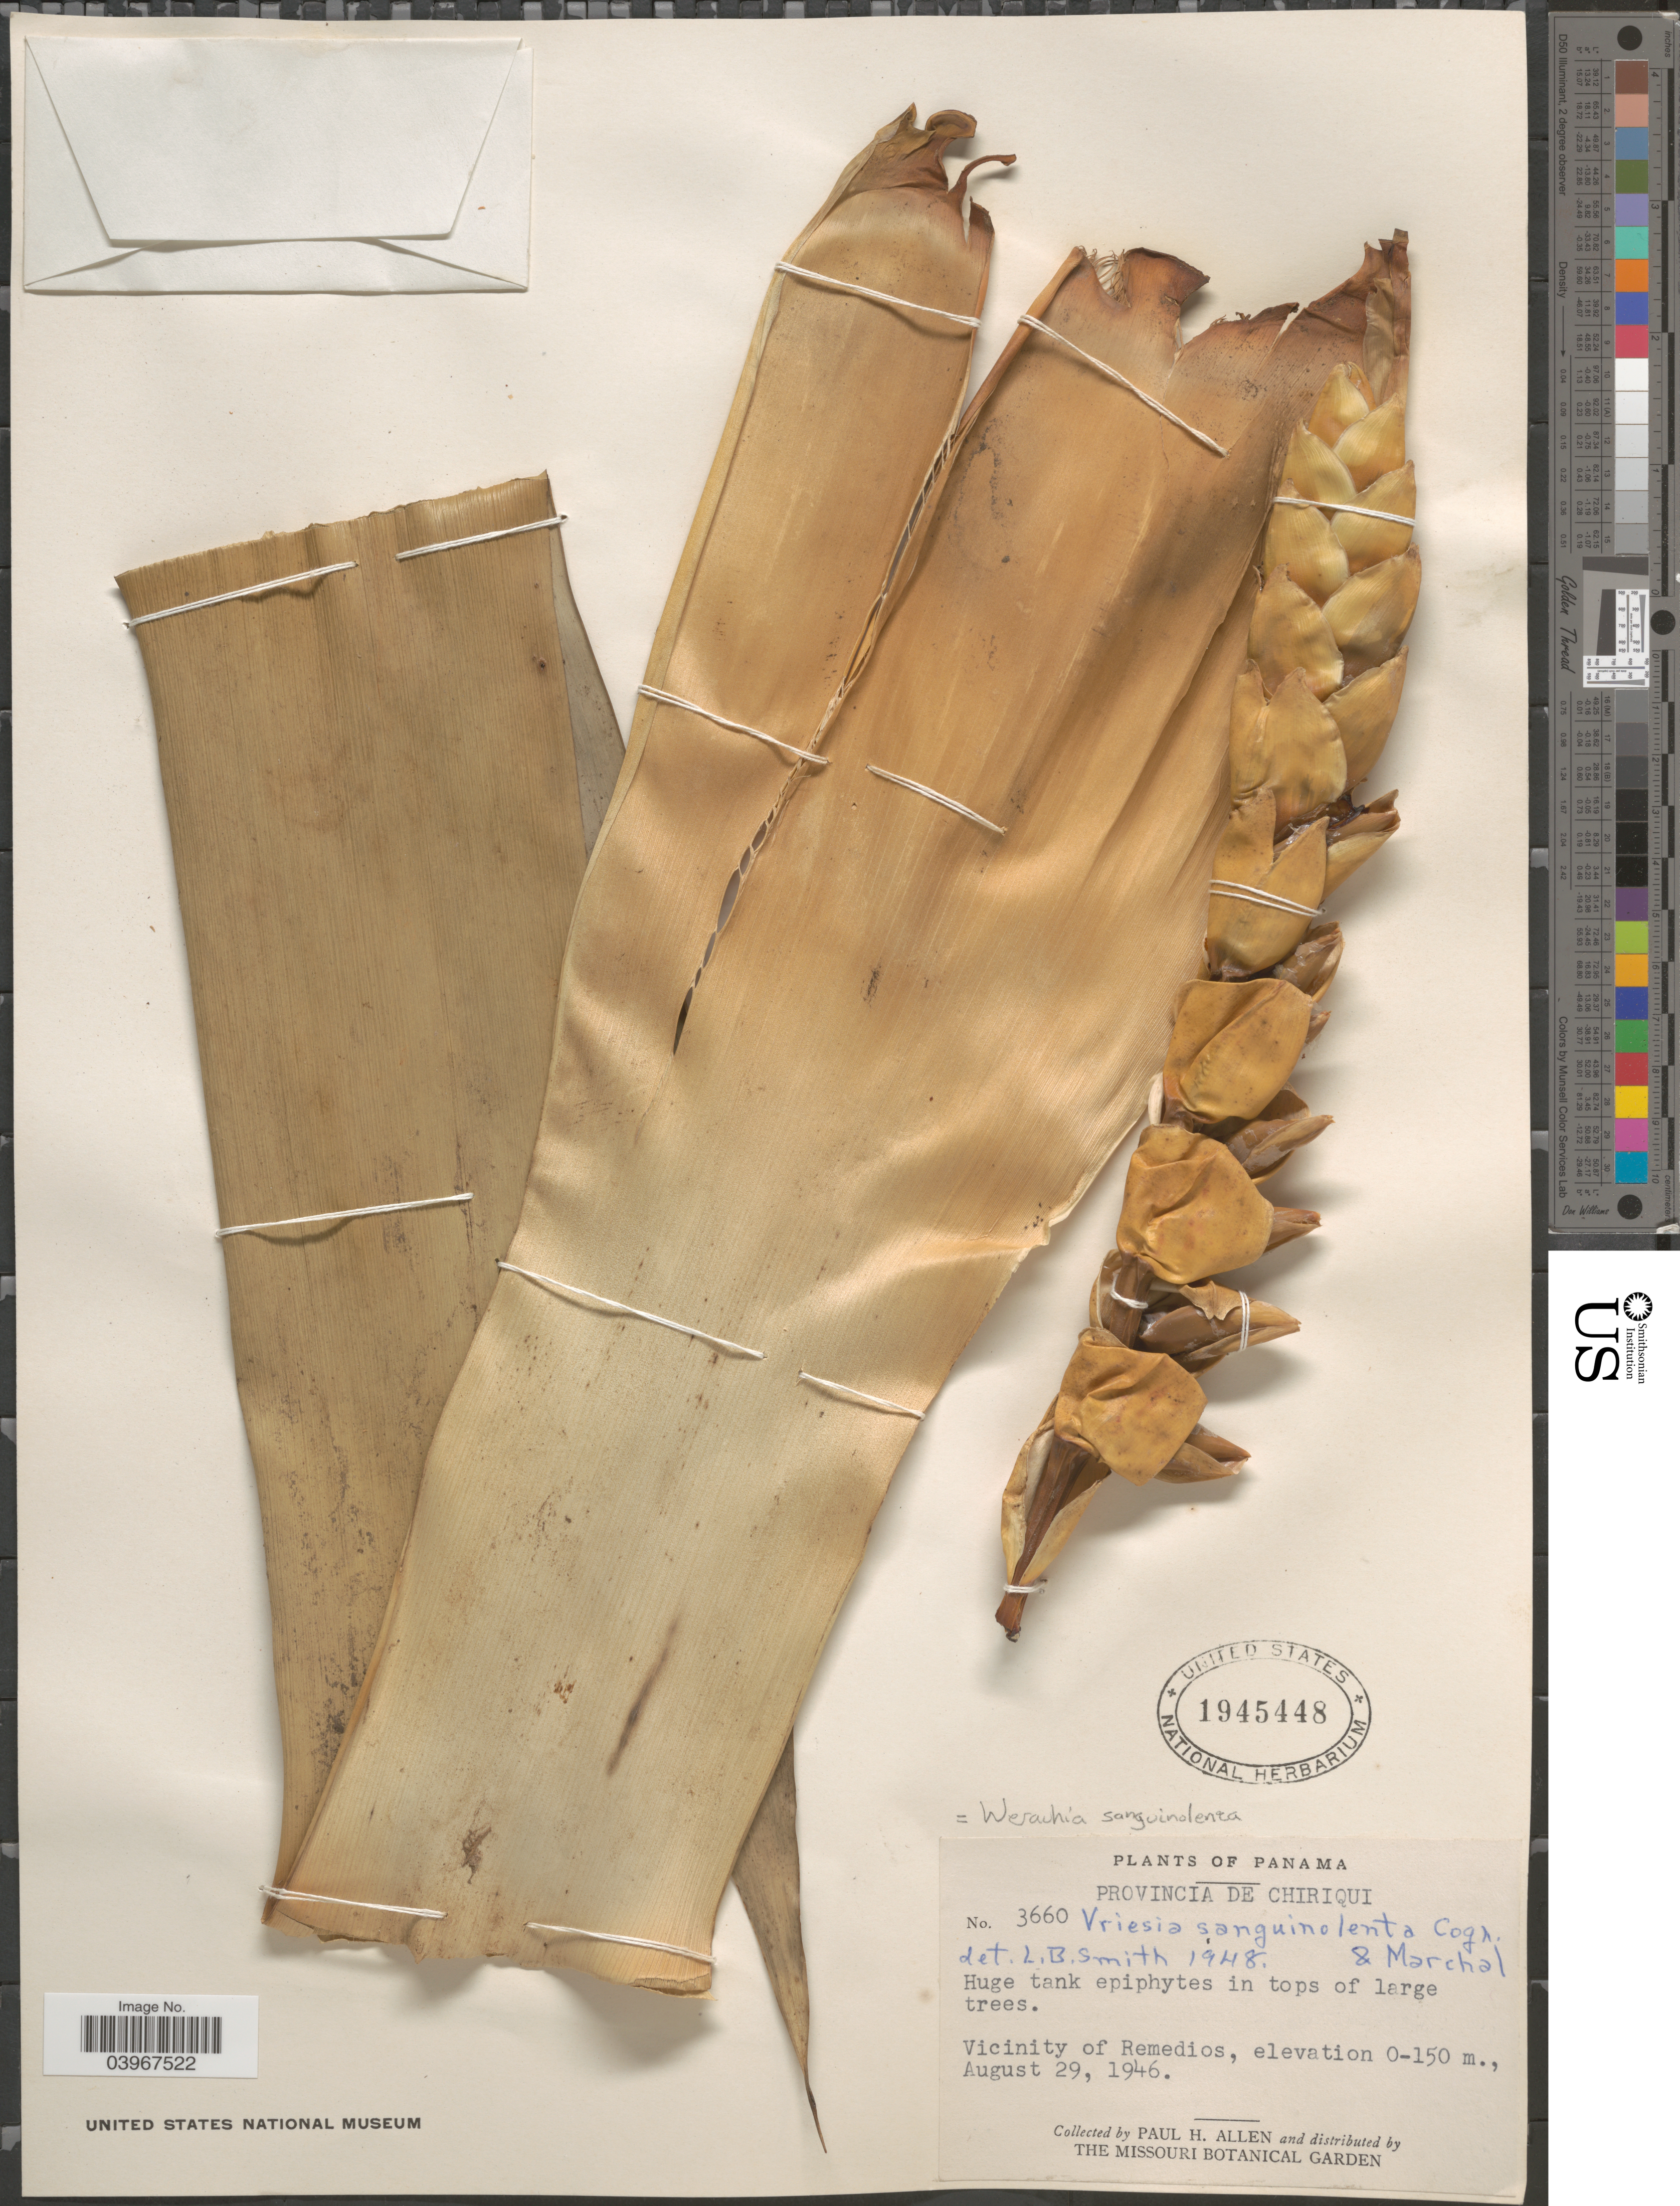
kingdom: Plantae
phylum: Tracheophyta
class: Liliopsida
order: Poales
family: Bromeliaceae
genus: Werauhia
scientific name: Werauhia sanguinolenta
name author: (Cogn. & Marchal) J.R. Grant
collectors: P. H. Allen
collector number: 3660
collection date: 1946-08-29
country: Panama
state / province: Chiriqui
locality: Vicinity of Remedios.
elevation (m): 0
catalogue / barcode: US 1945448